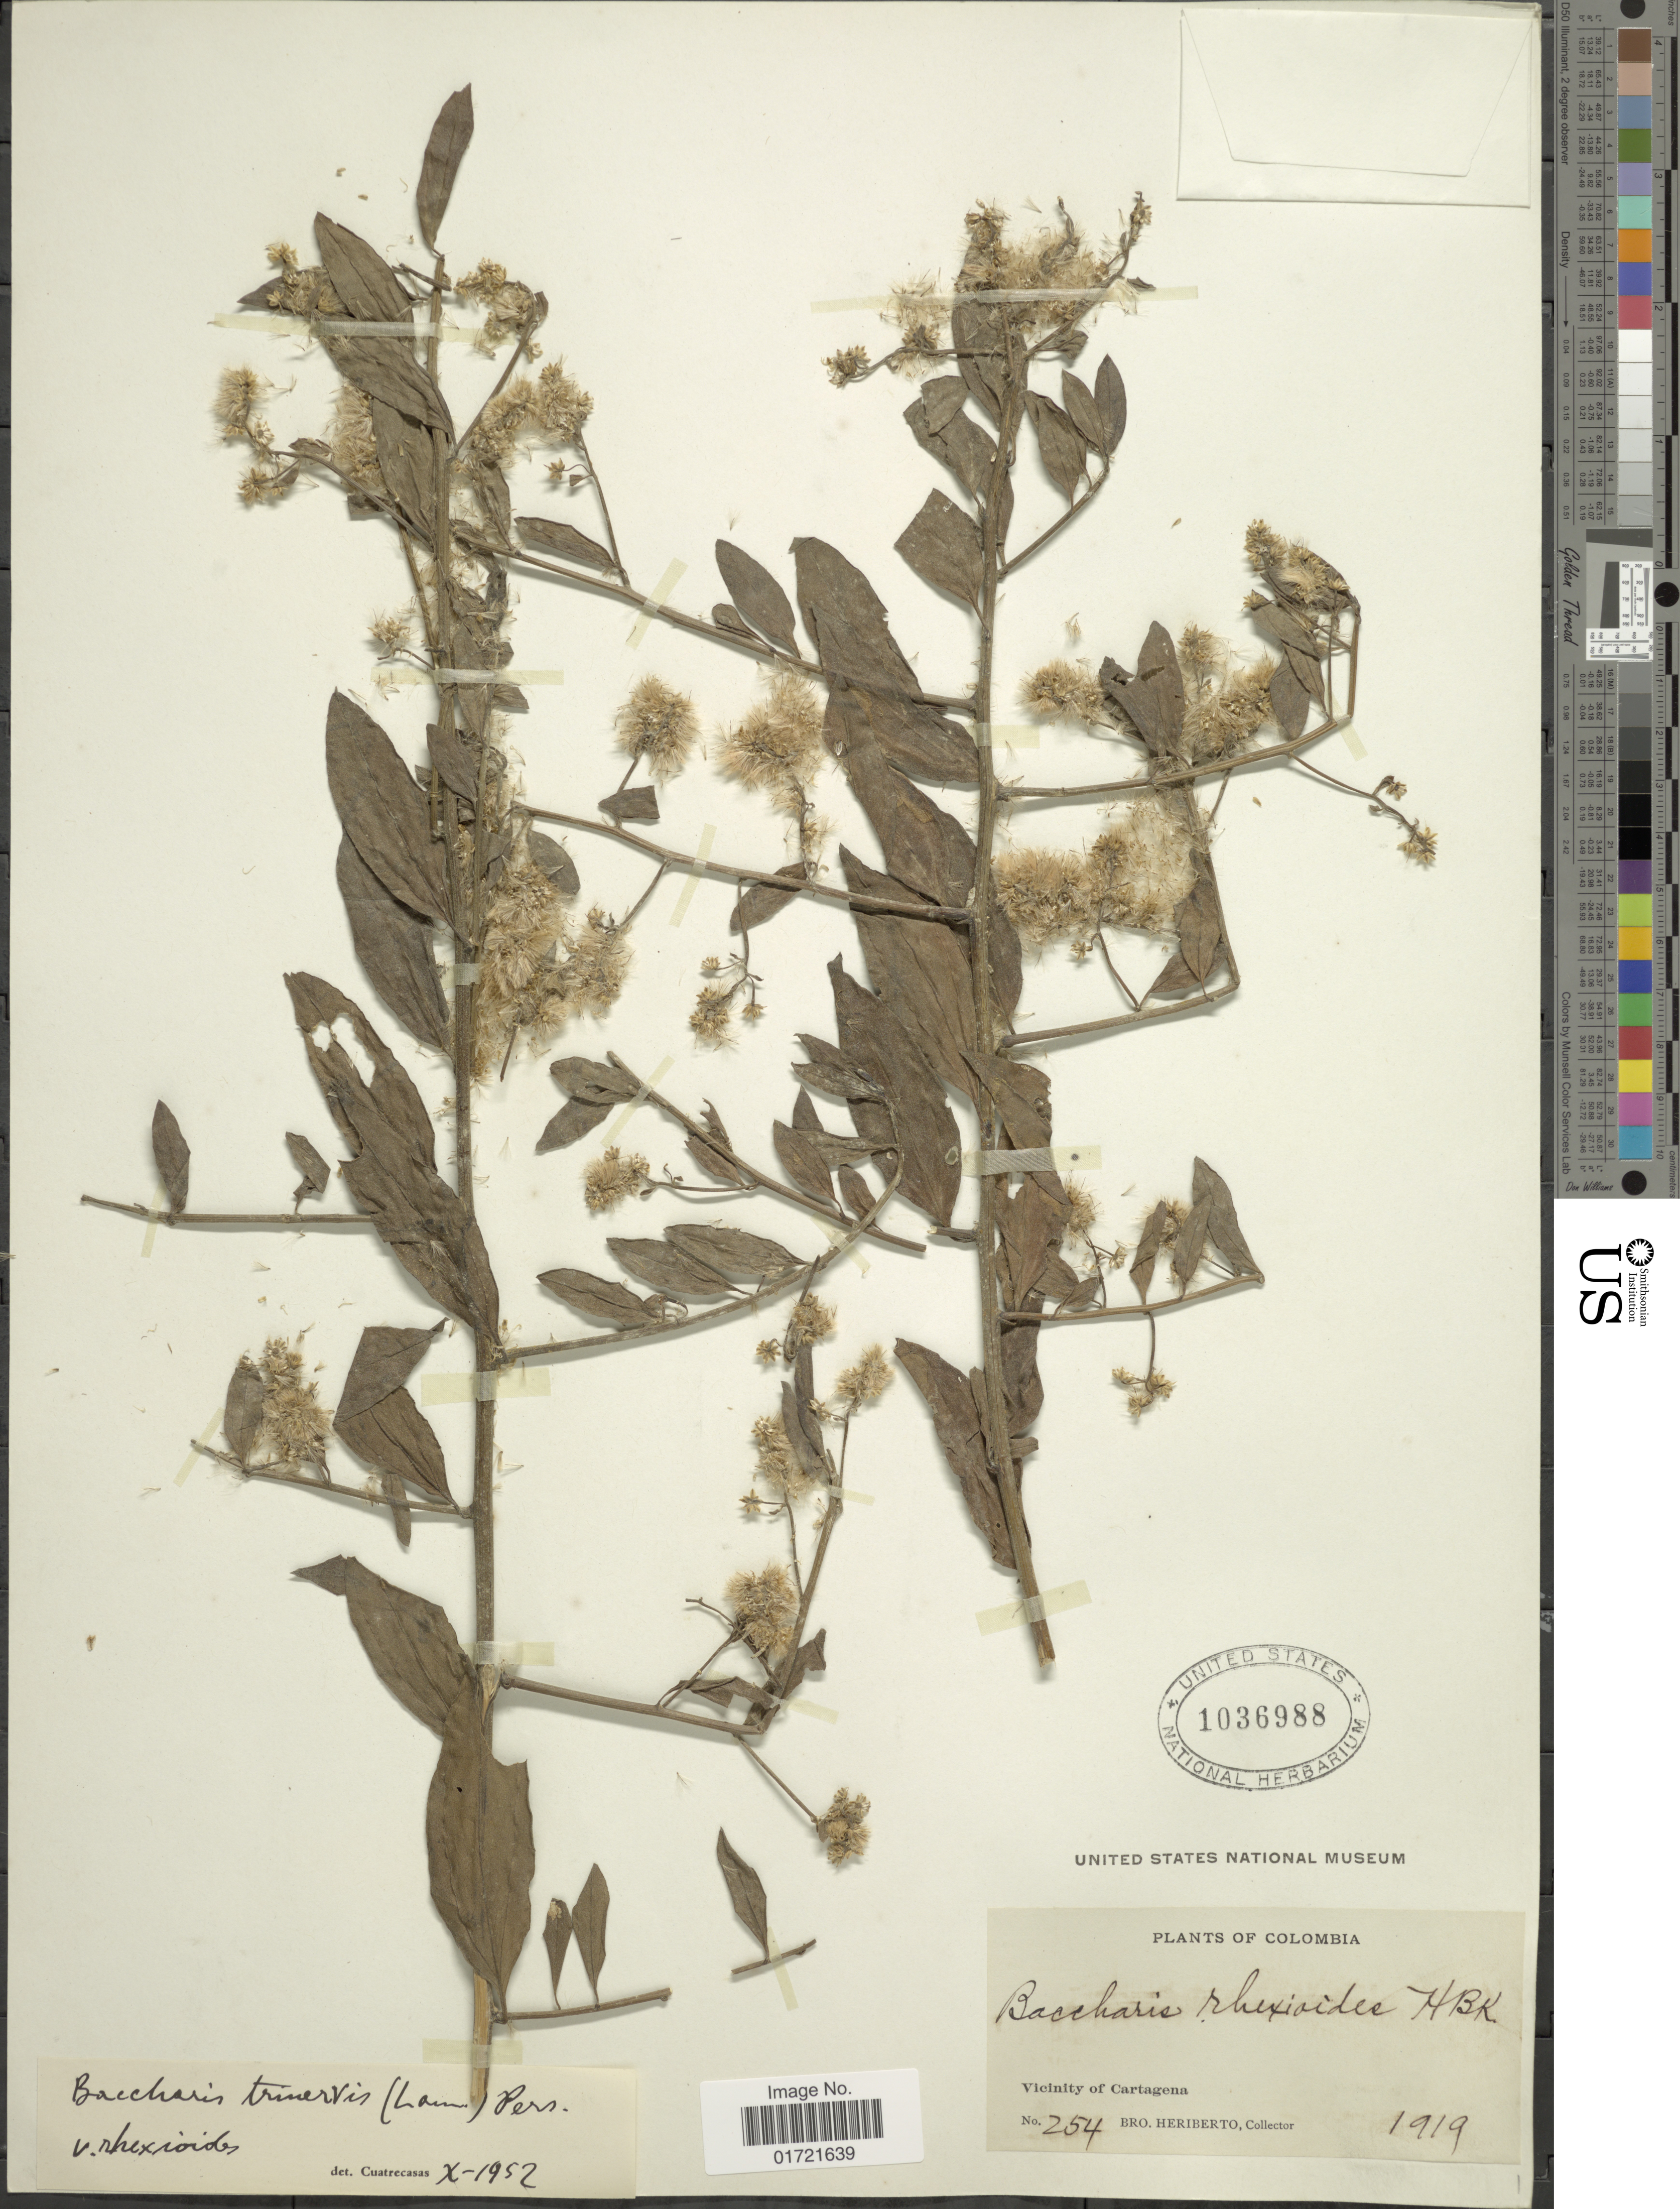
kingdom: Plantae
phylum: Tracheophyta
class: Magnoliopsida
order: Asterales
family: Asteraceae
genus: Baccharis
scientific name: Baccharis trinervis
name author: (Lam.) Pers.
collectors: B. Heriberto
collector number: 254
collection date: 1919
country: Colombia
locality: Vicinity of Cartagena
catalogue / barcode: US 1036988